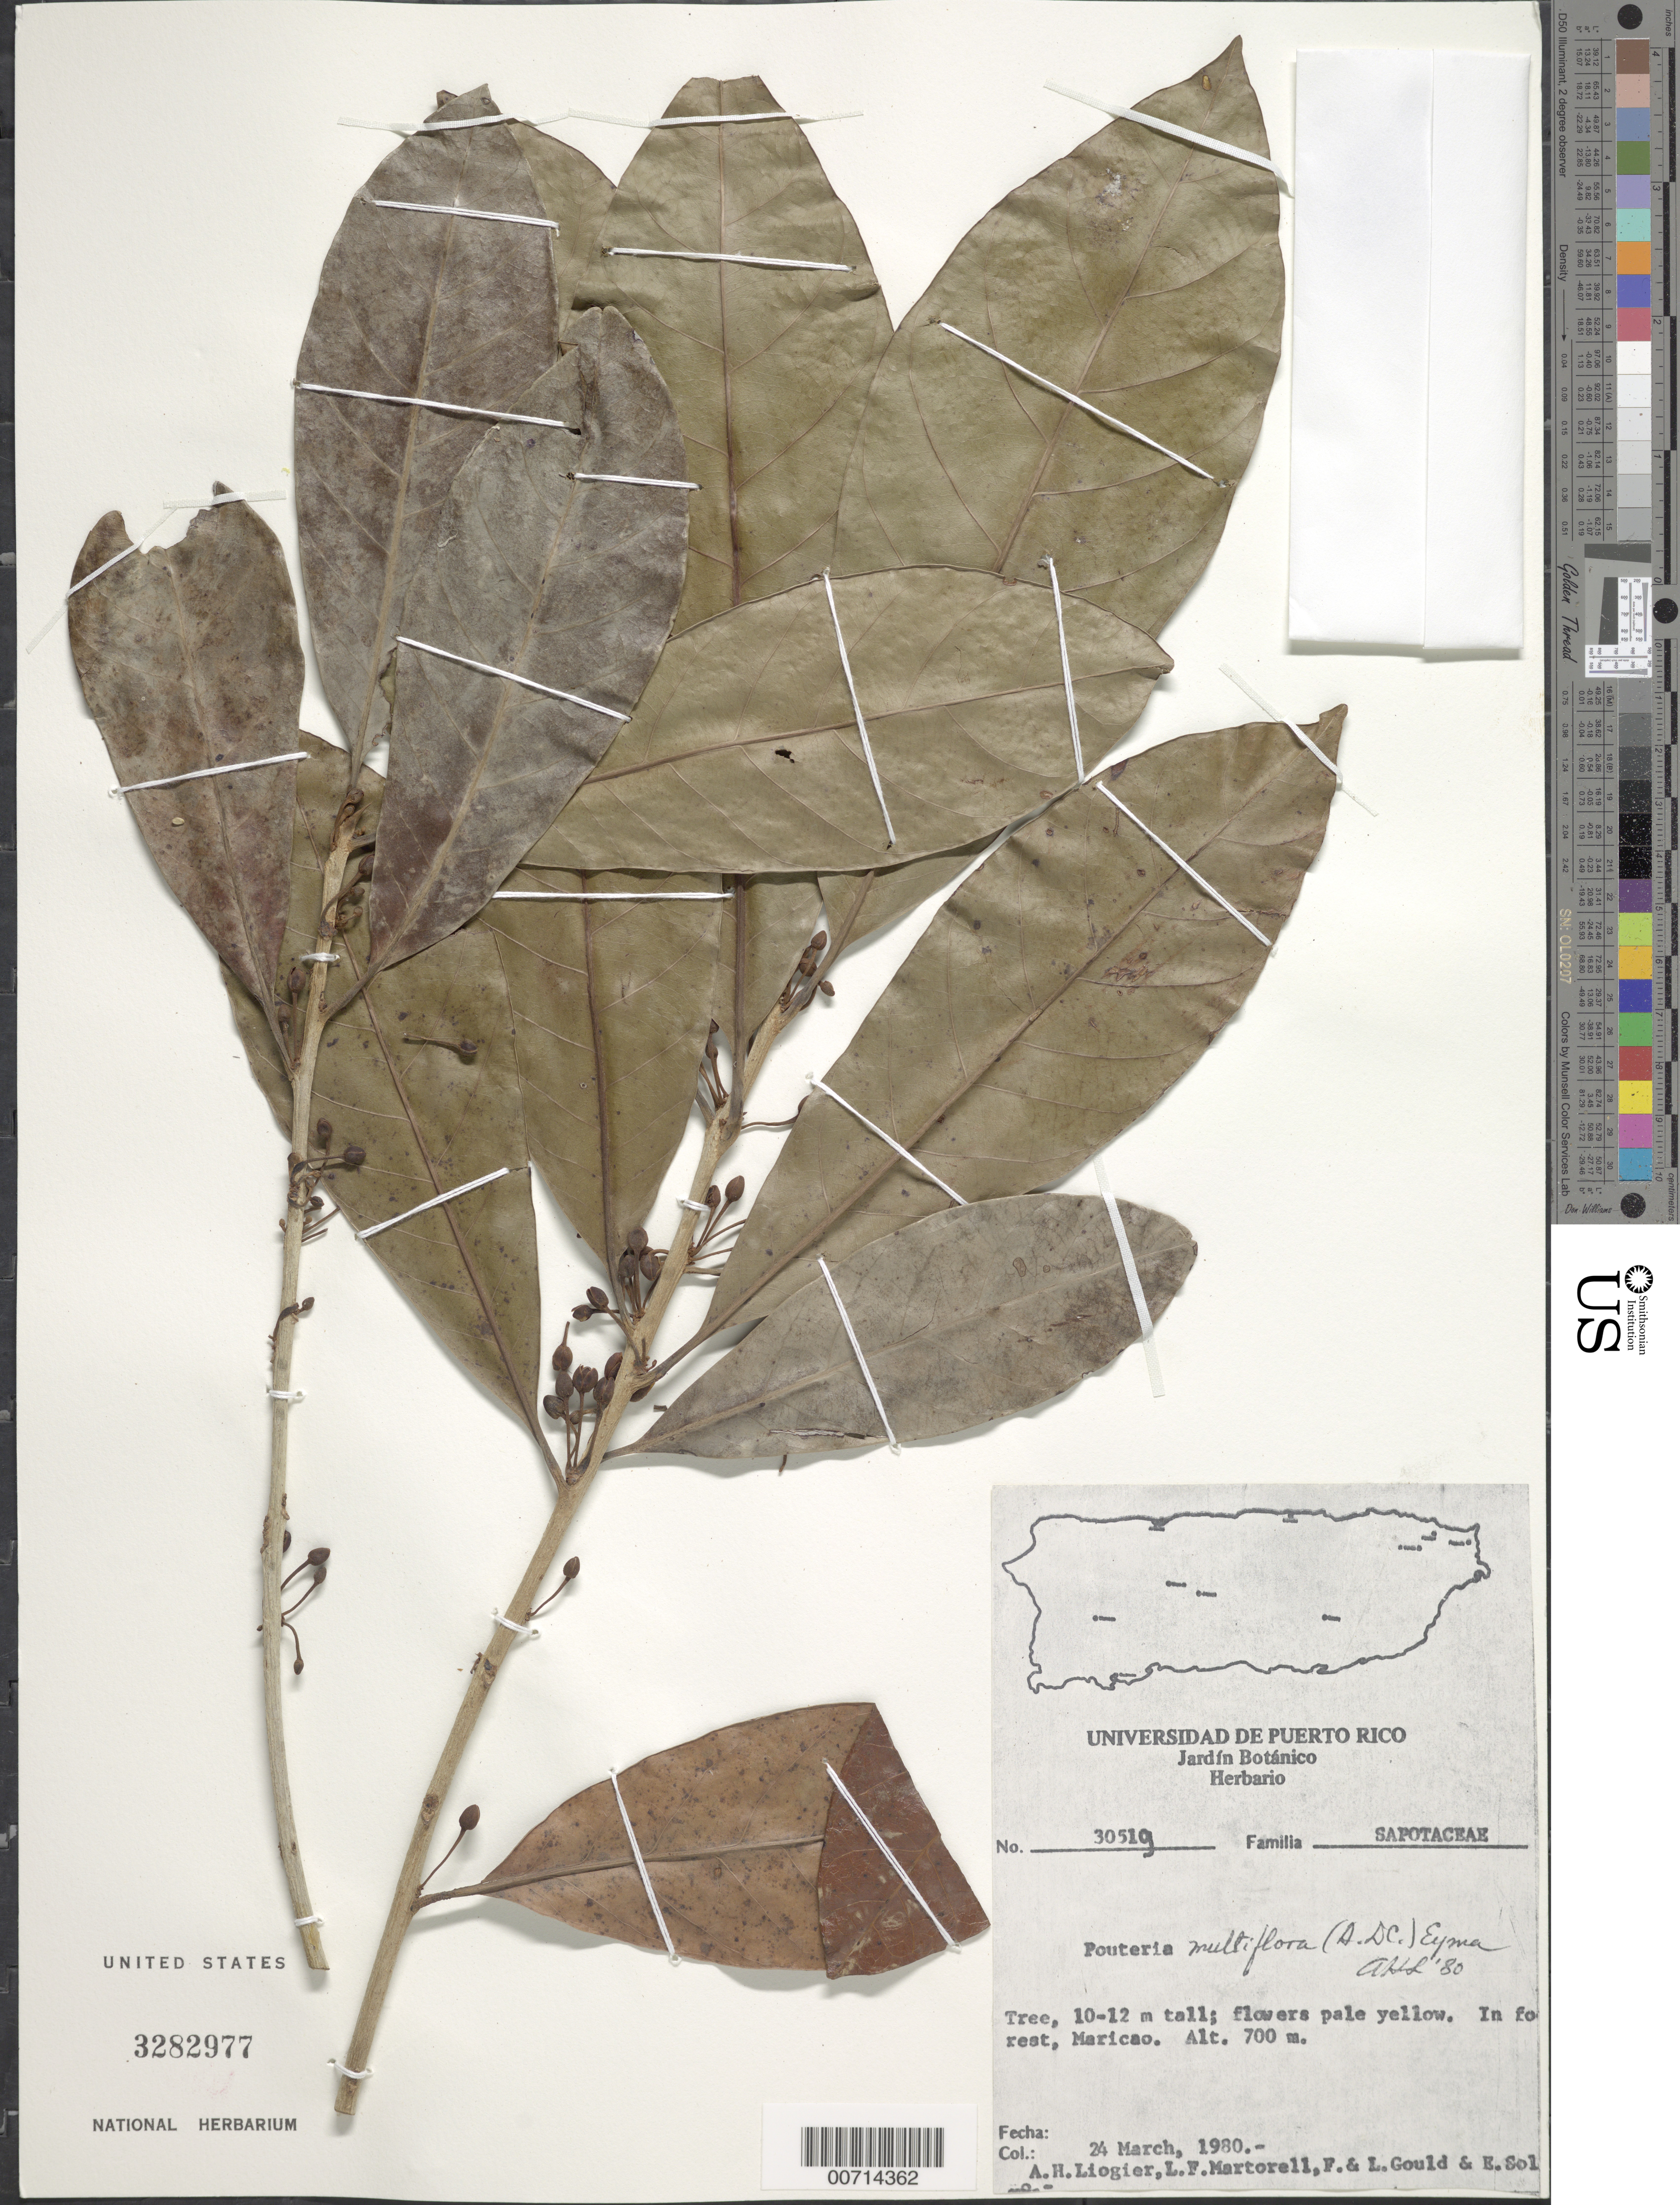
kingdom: Plantae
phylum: Tracheophyta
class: Magnoliopsida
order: Ericales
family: Sapotaceae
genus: Pouteria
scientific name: Pouteria multiflora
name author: (A. DC.) Eyma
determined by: Liogier, Alain H.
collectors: A. H. Liogier, L. Martorell, F. Gould, L. Gould & E. Sol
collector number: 30519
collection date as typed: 24 Mar 1980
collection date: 1980-03-24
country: Puerto Rico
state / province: Maricao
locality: Maricao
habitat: Forest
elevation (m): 700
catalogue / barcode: US 3282977